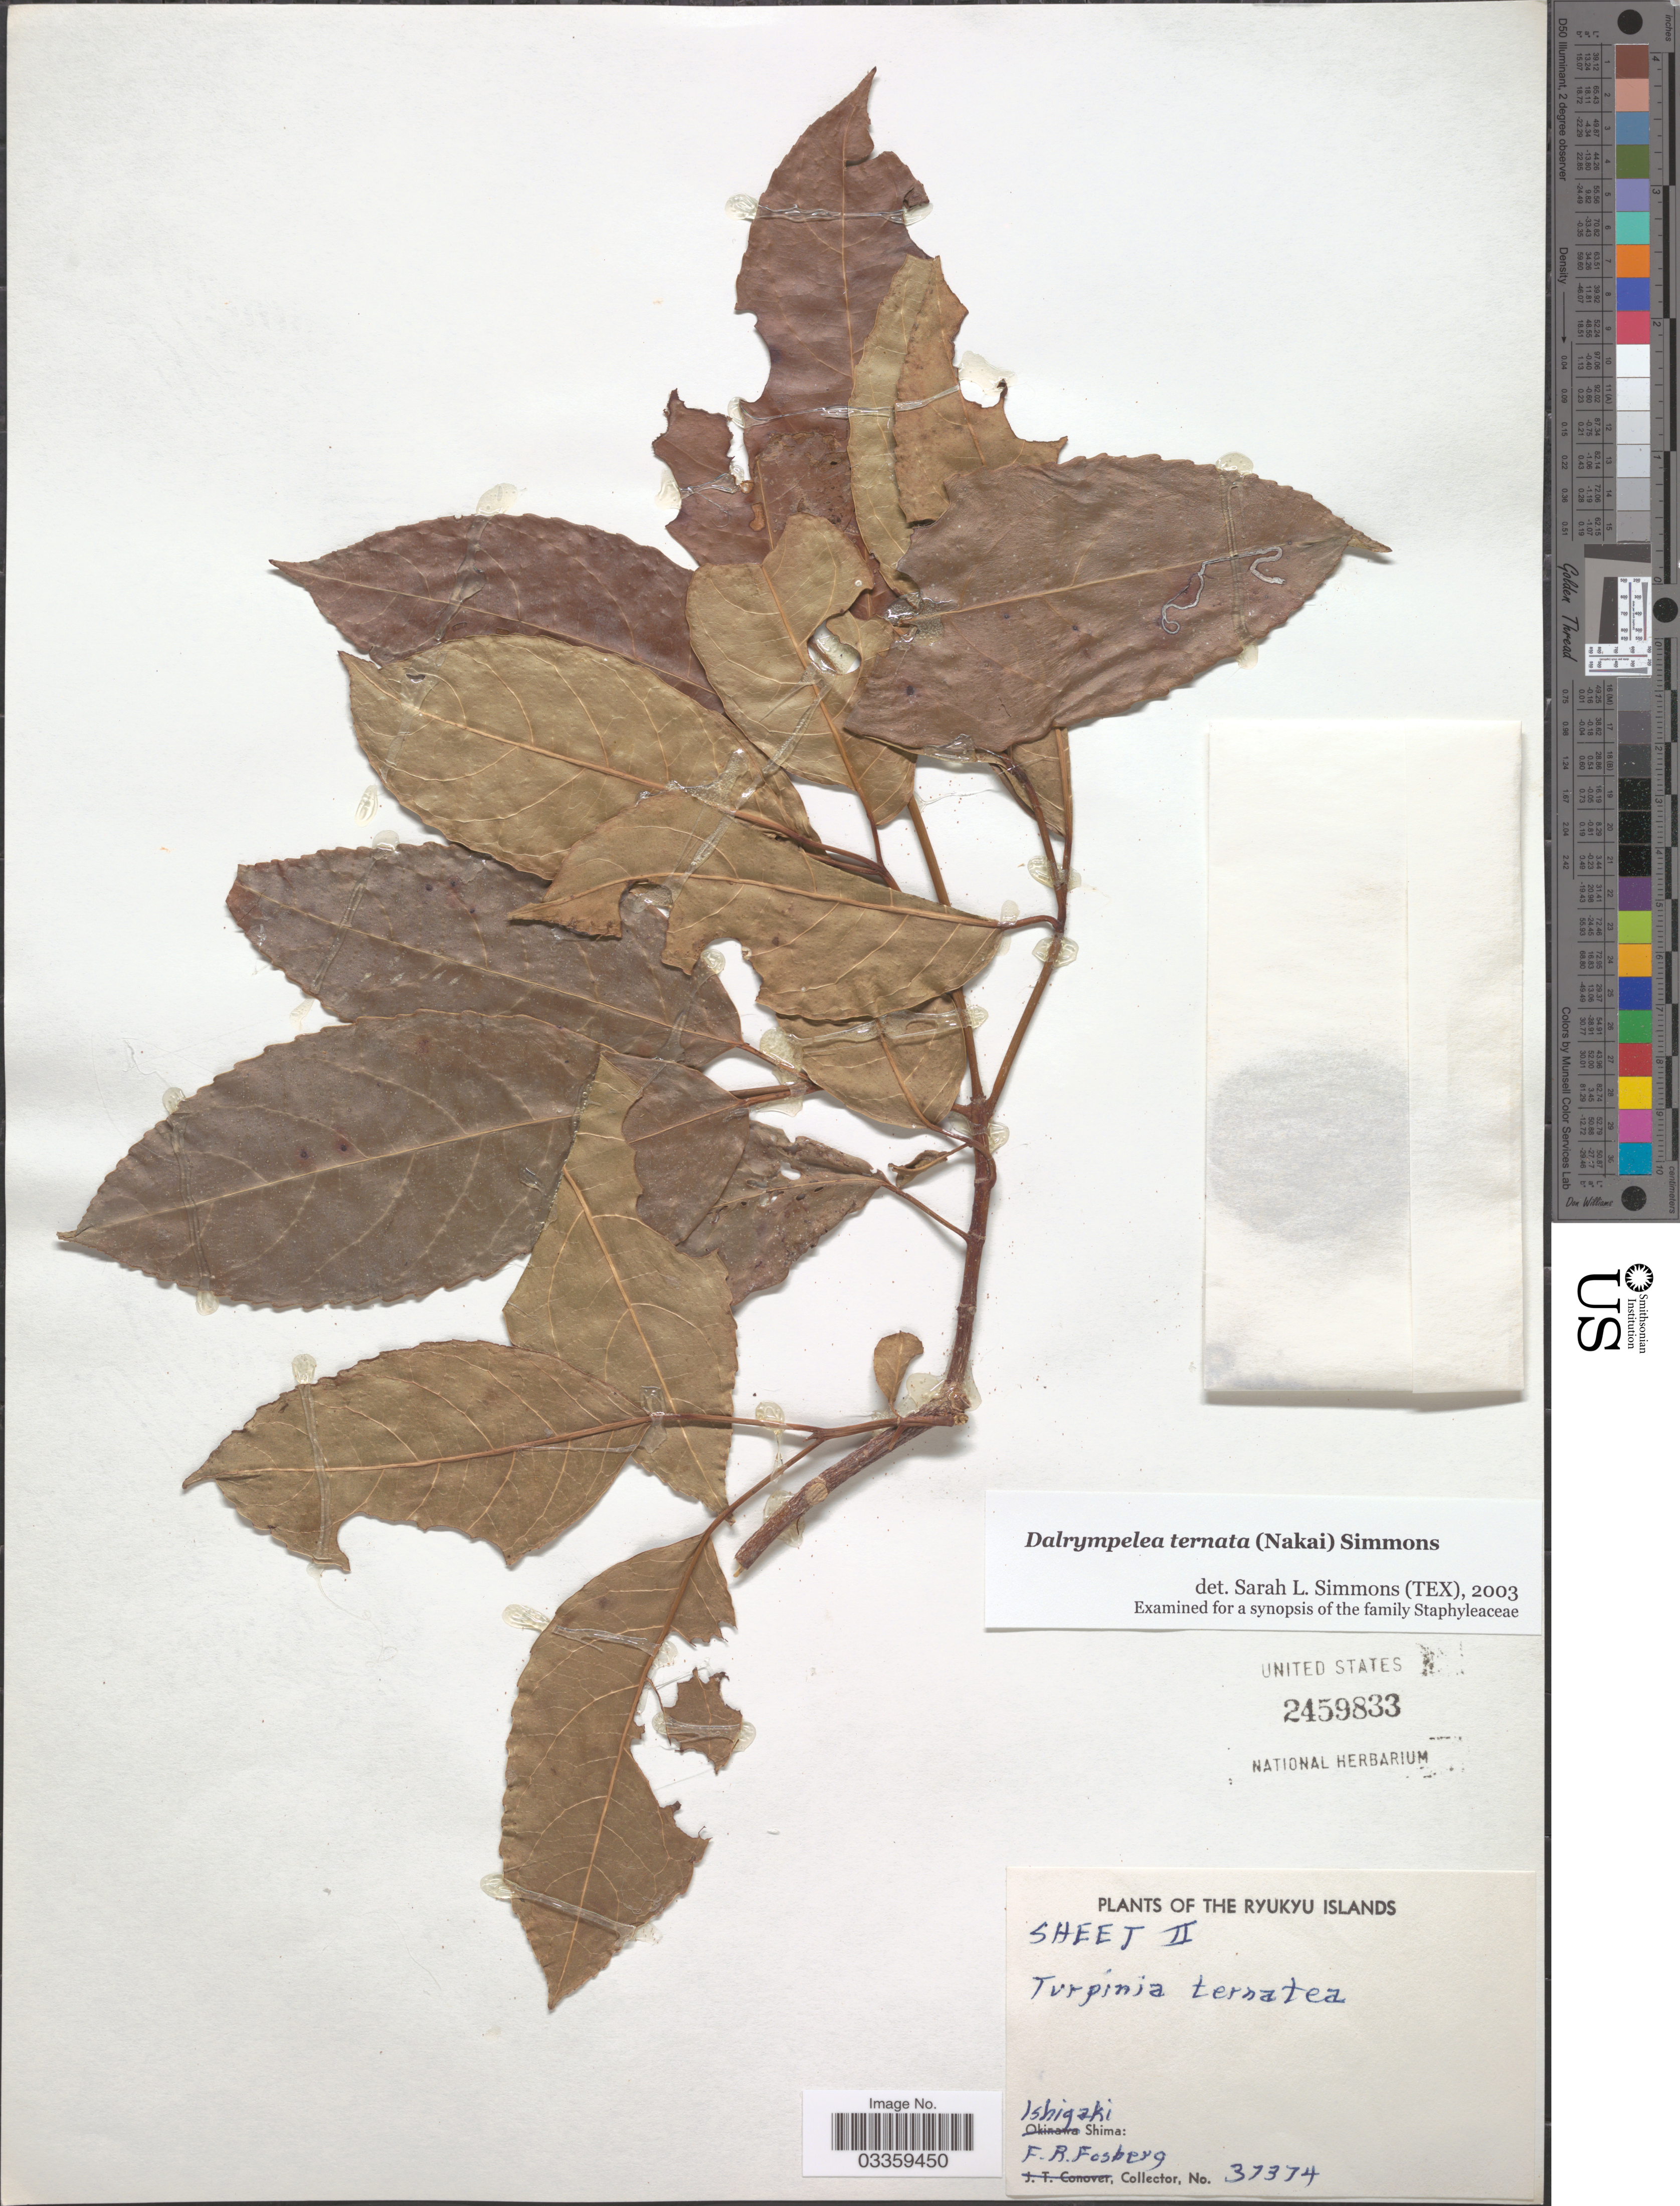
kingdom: Plantae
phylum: Tracheophyta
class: Magnoliopsida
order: Crossosomatales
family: Staphyleaceae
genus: Turpinia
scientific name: Turpinia ternata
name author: Nakai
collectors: F. R. Fosberg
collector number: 37374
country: Japan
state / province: Okinawa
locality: Ryukyu Islands. Ishigaki Shima.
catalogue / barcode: US 2459833